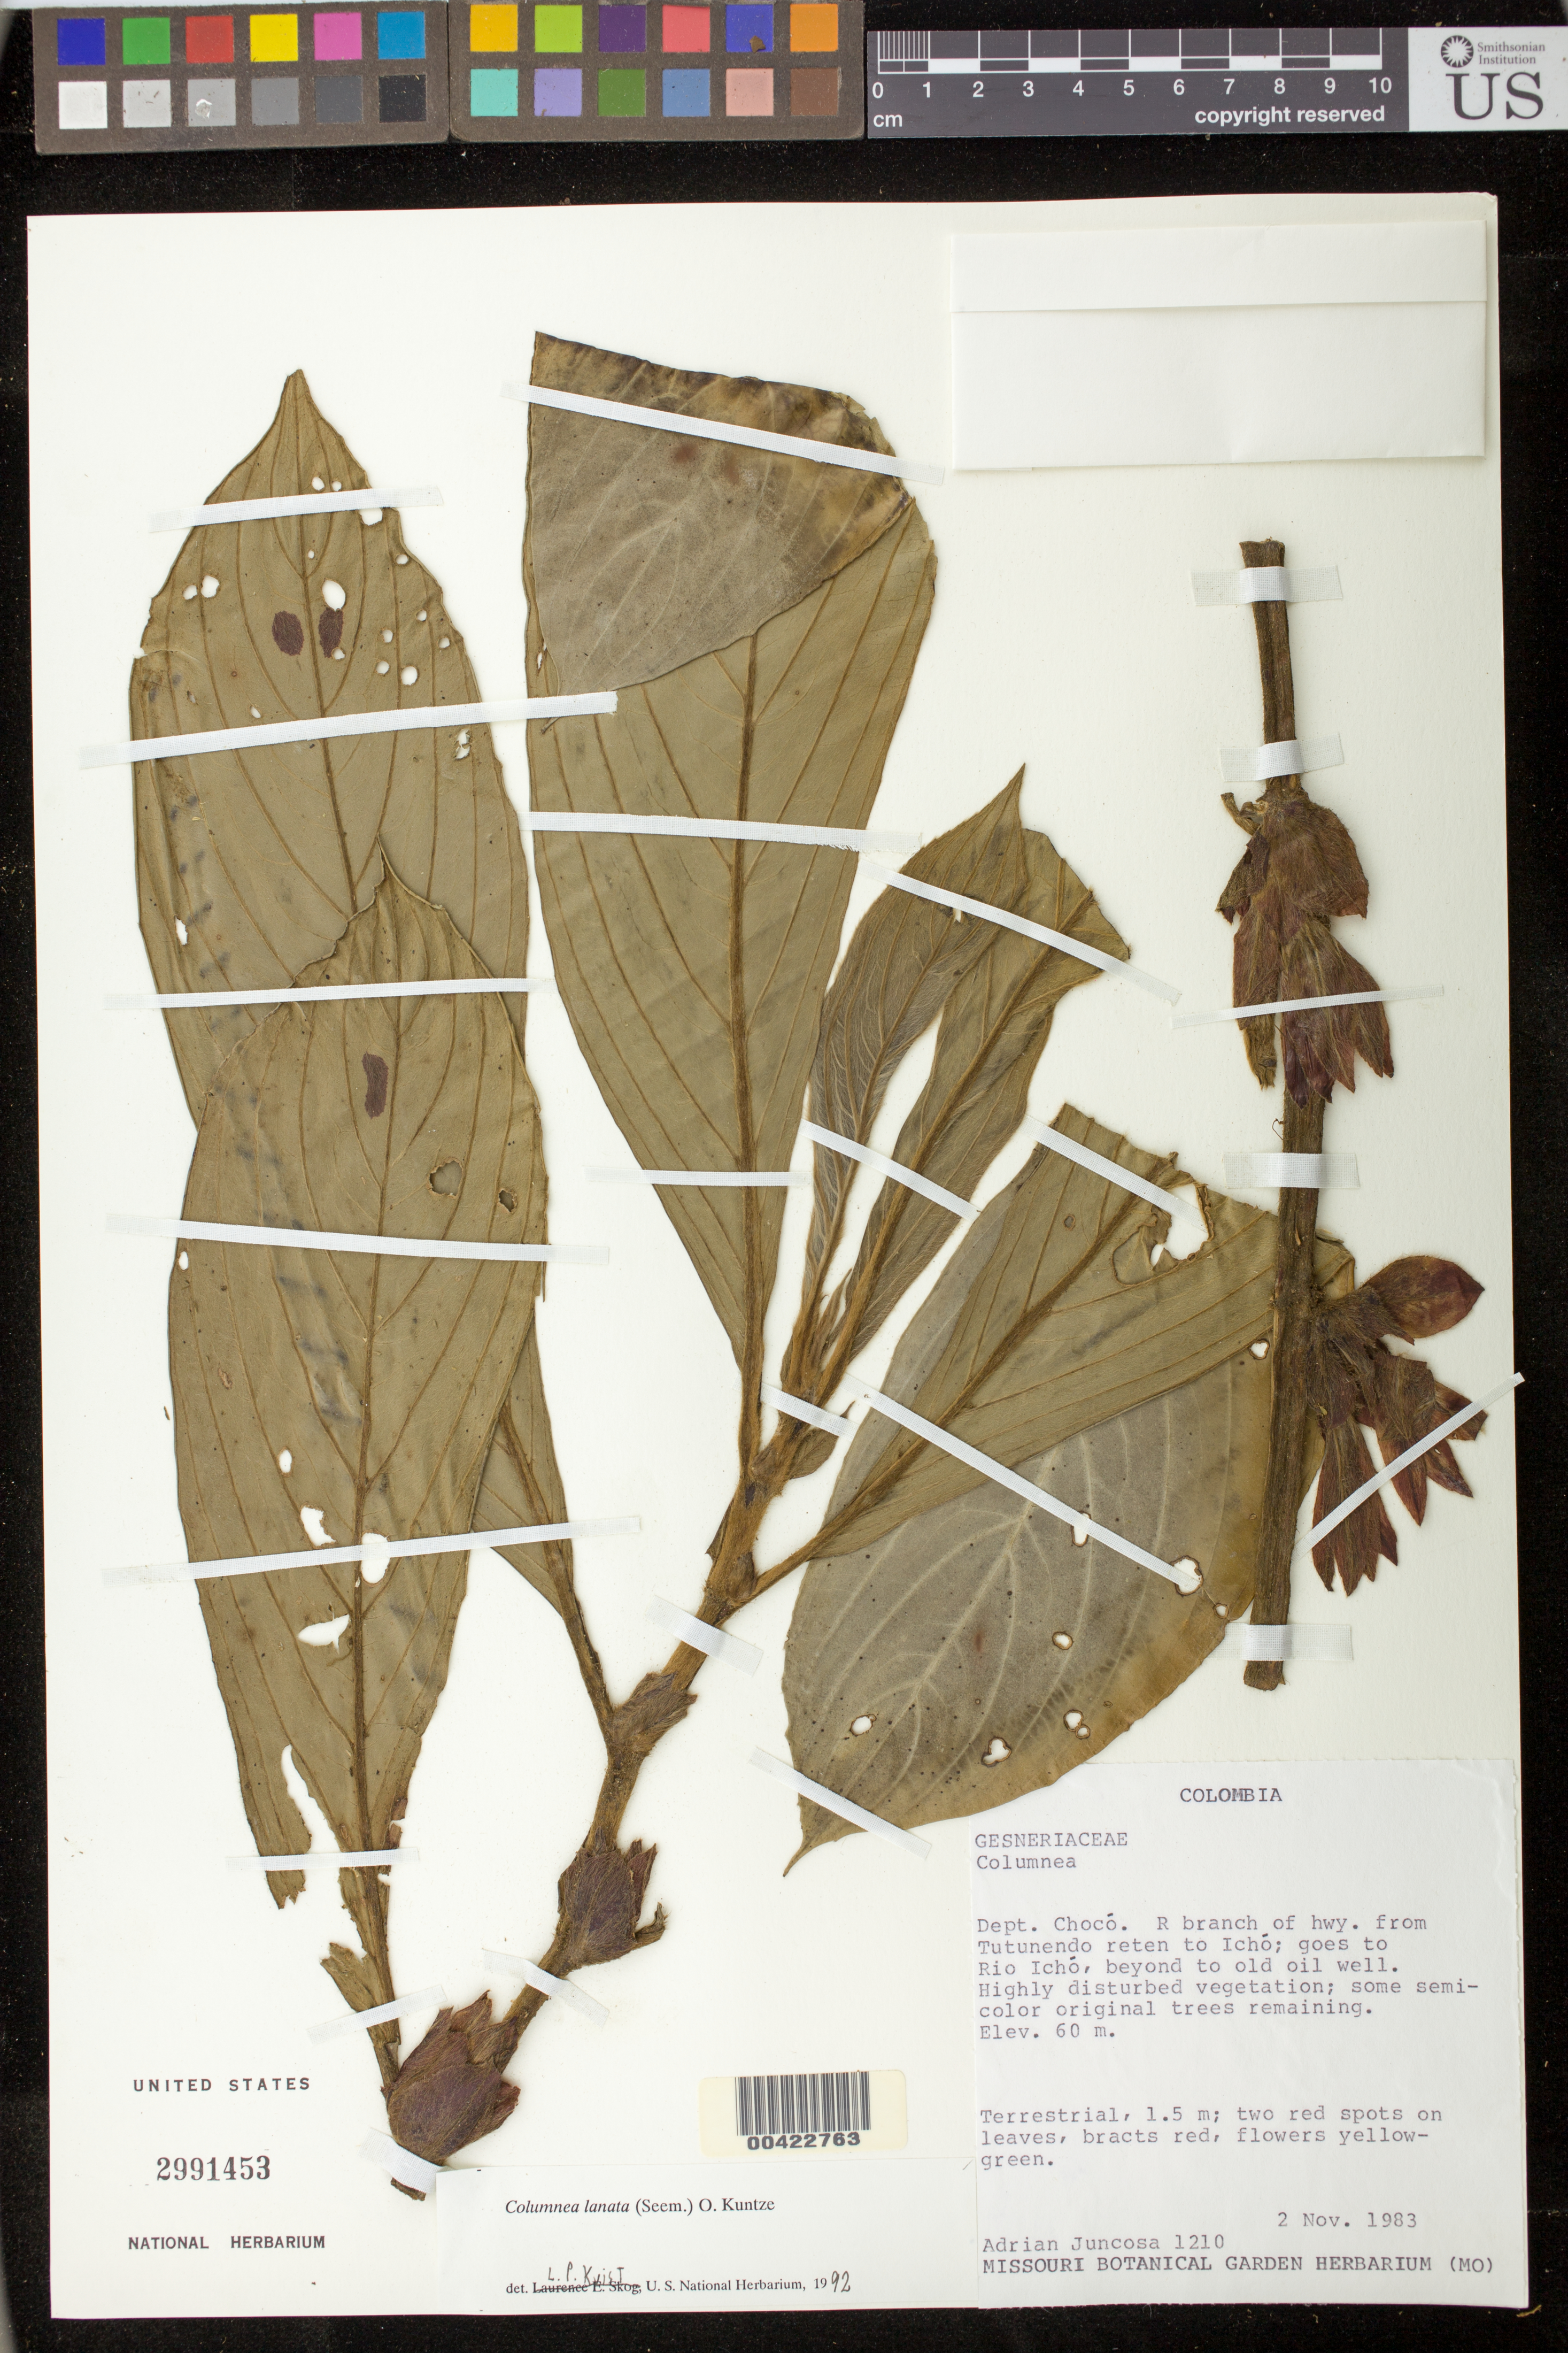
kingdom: Plantae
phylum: Tracheophyta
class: Magnoliopsida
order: Lamiales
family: Gesneriaceae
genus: Columnea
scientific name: Columnea lanata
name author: (Seem.) Kuntze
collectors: A. Juncosa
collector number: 1210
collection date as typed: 02 Nov 1983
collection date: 1983-11-02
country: Colombia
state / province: Chocó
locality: From Tutunendo to Icho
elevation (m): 60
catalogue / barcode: US 2991453